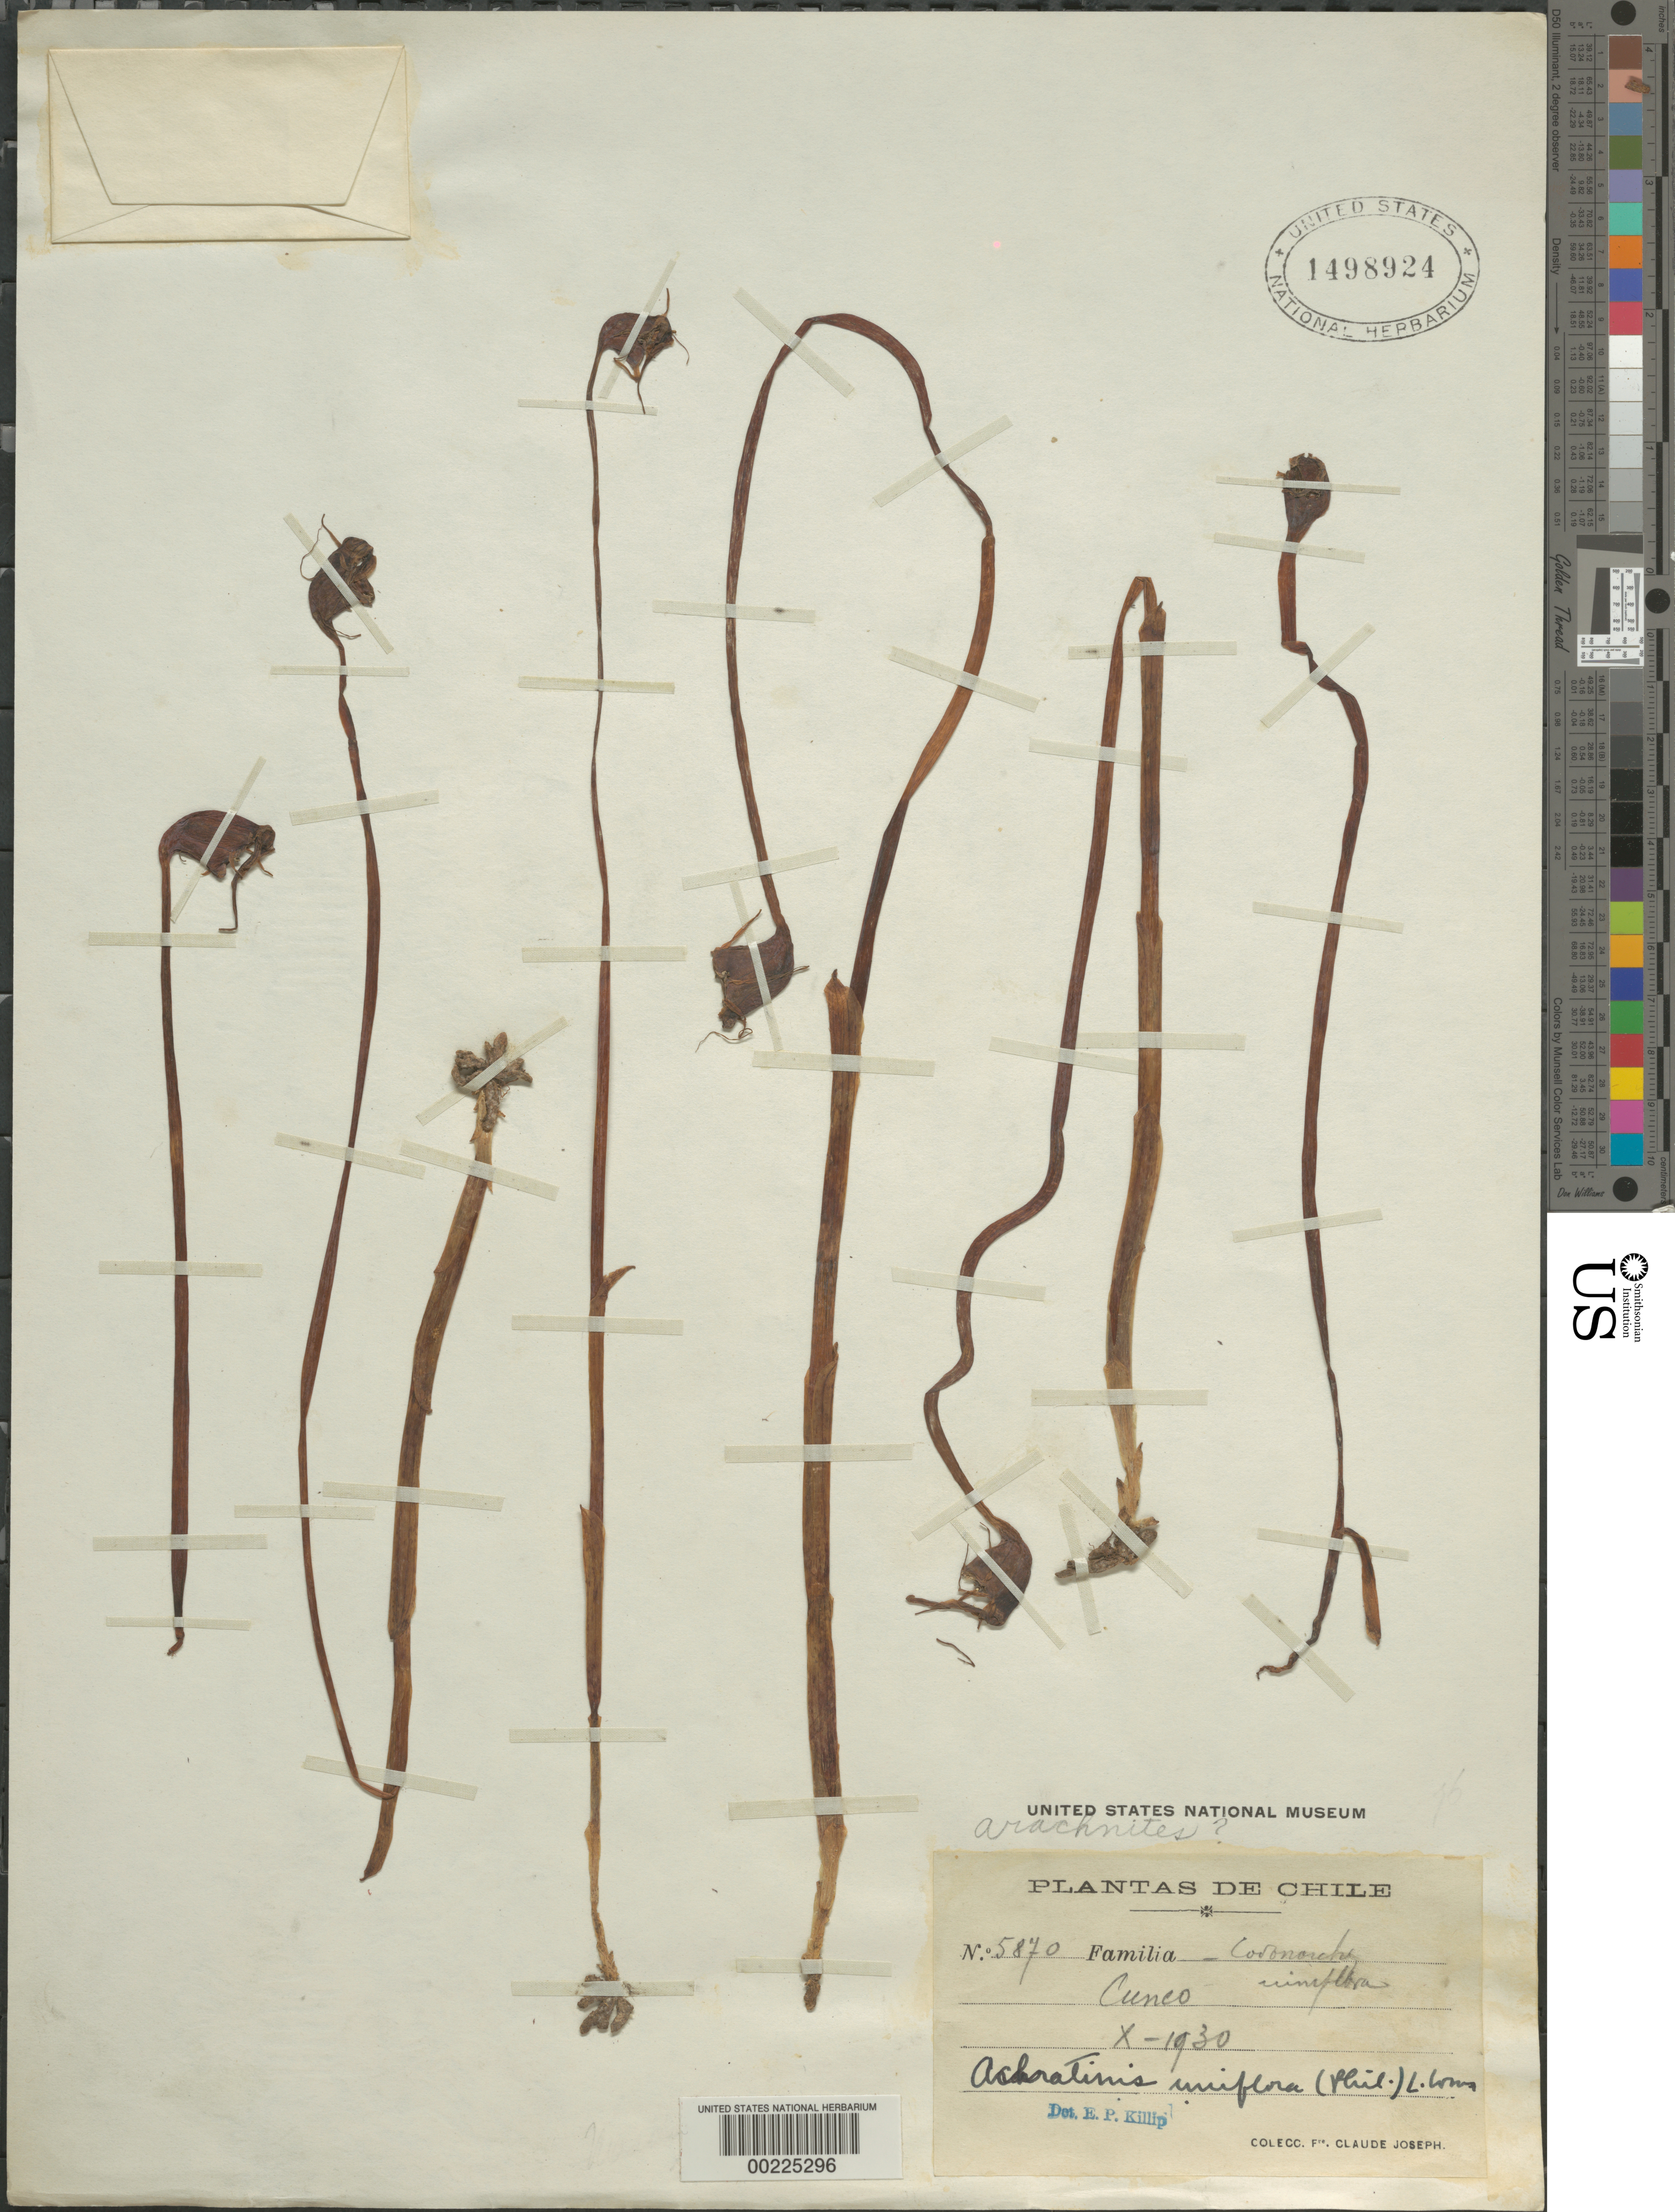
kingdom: Plantae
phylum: Tracheophyta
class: Liliopsida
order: Liliales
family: Corsiaceae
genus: Arachnitis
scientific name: Arachnitis uniflora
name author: Phil.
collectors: Bro. Claude-Joseph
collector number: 5870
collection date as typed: Oct 1930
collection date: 1930-10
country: Chile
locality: Cunco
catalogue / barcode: US 1498924